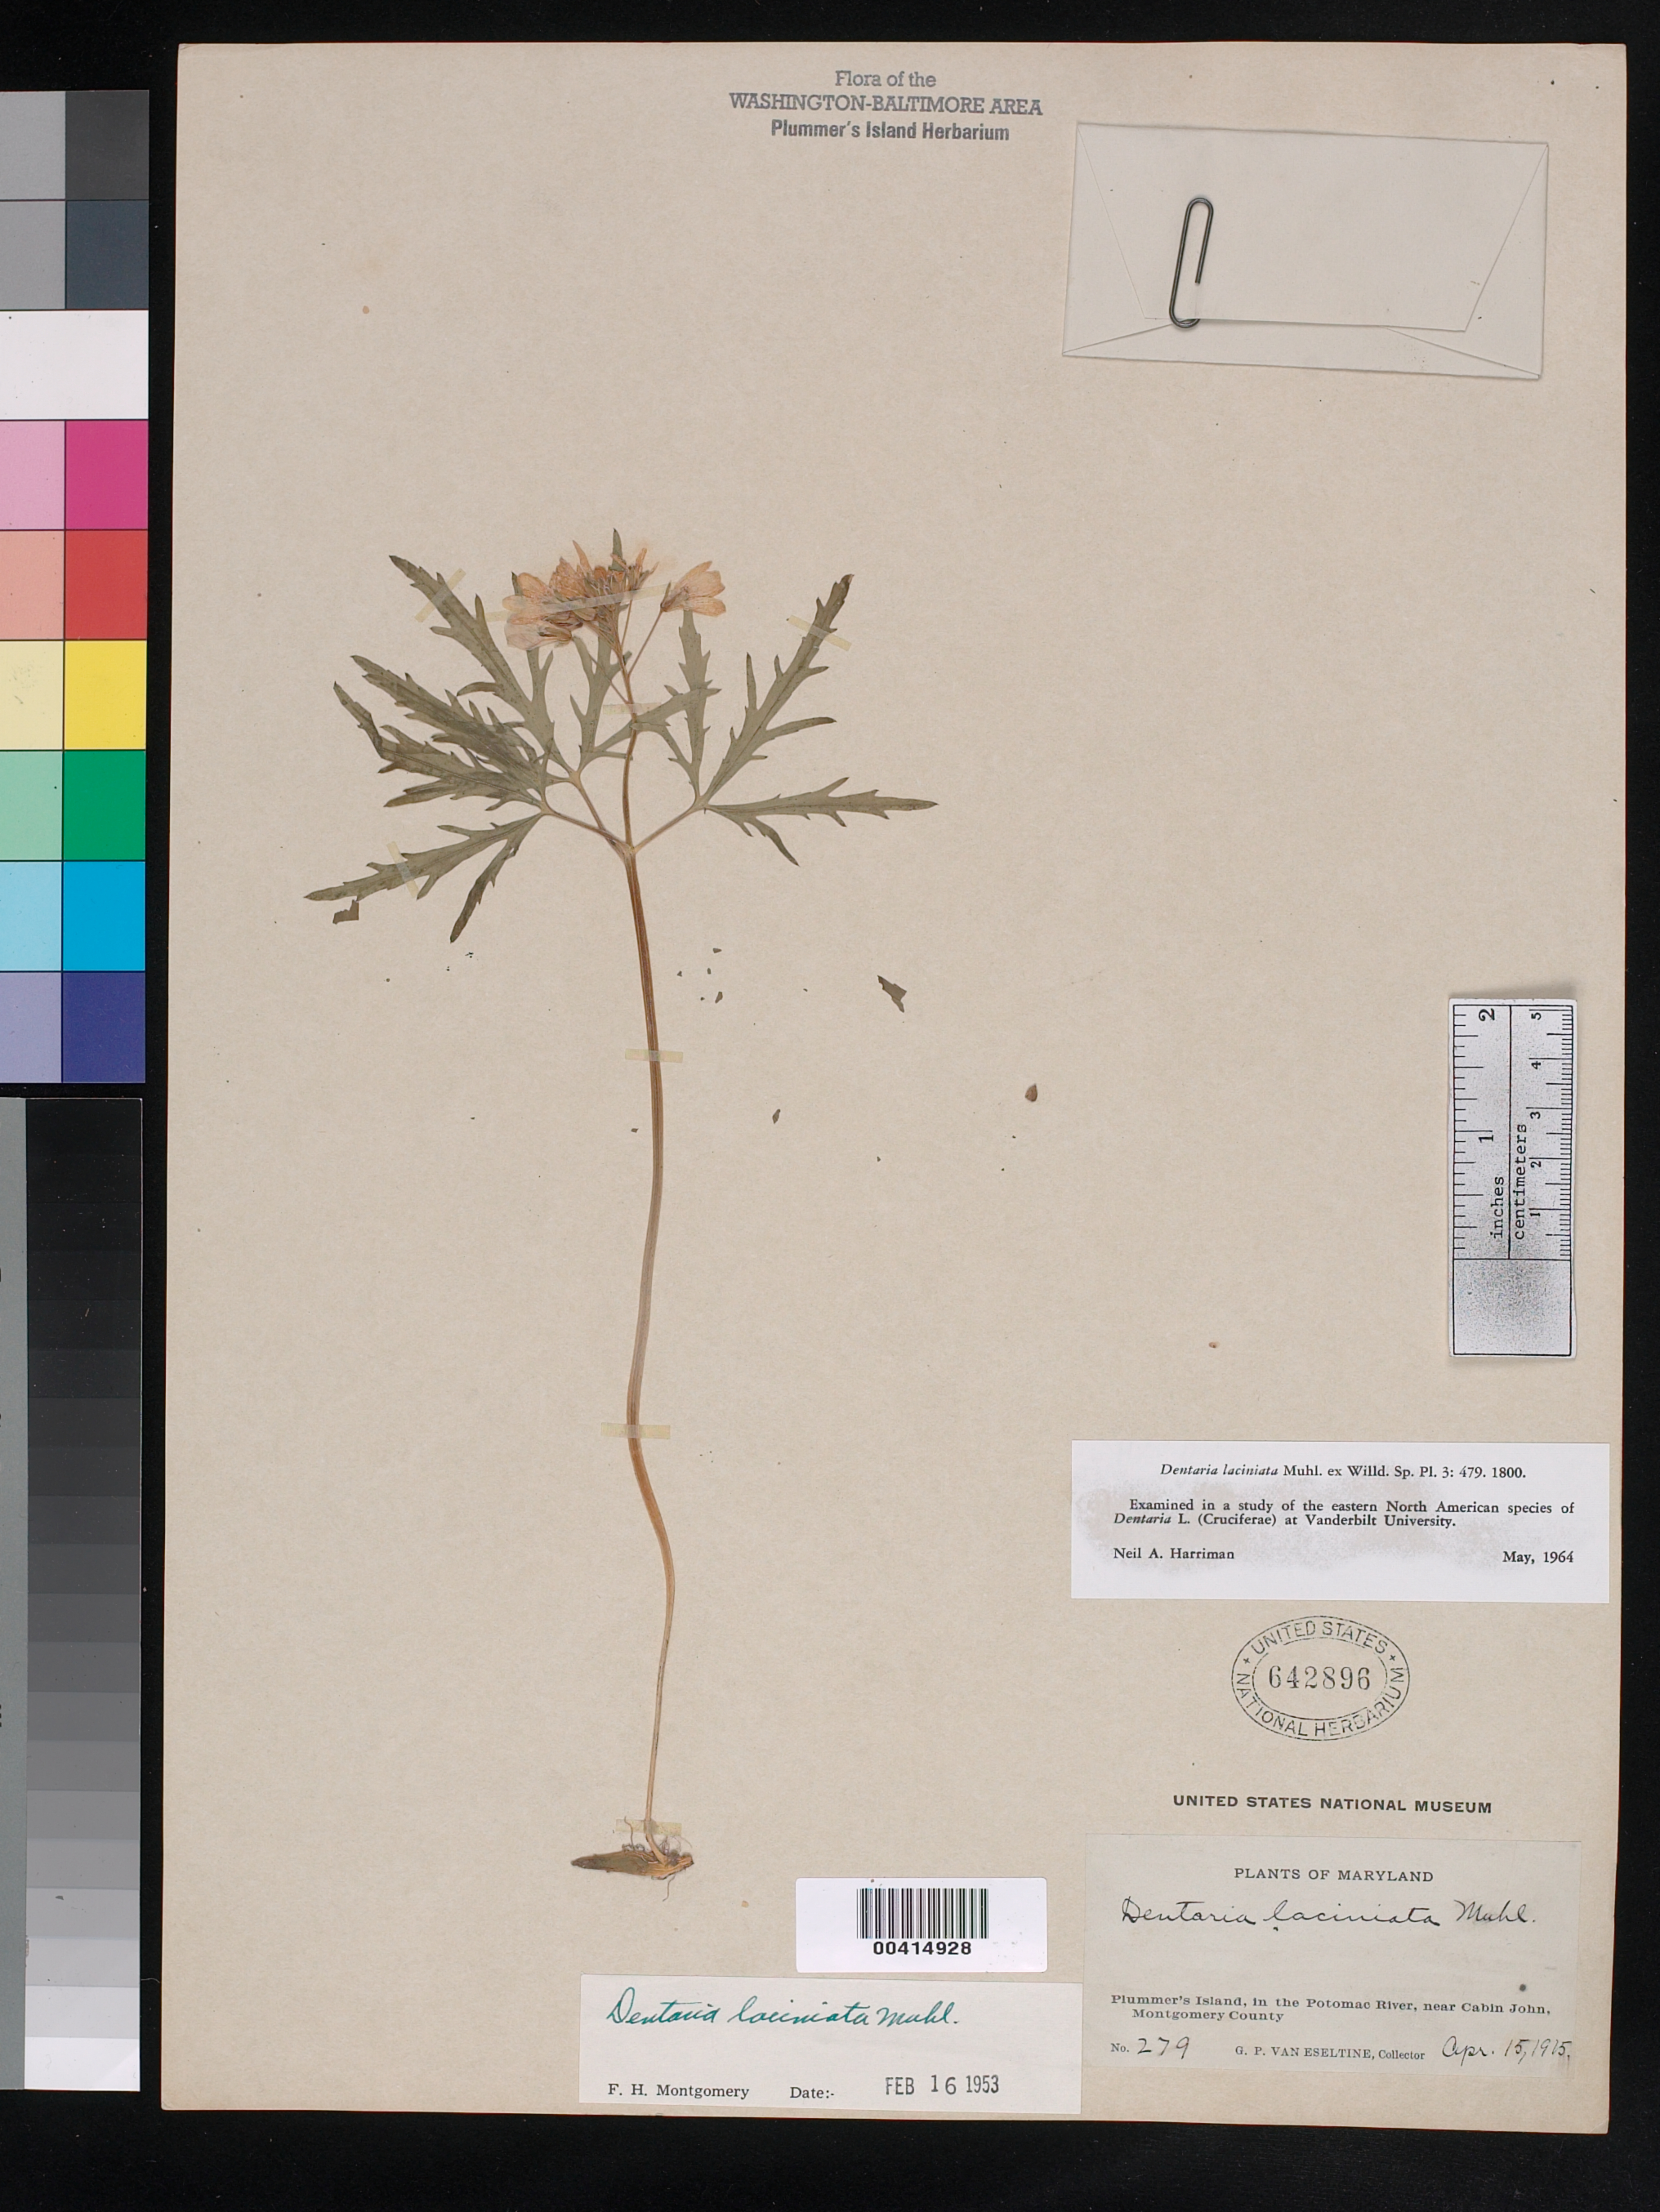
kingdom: Plantae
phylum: Tracheophyta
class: Magnoliopsida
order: Brassicales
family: Brassicaceae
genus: Cardamine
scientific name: Cardamine concatenata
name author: (Michx.) Sw.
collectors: G. P. Van Eseltine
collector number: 279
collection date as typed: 15 Apr 1915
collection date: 1915-04-15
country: United States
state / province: Maryland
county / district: Montgomery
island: Plummers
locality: Plummer's Island, near Cabin John C. & O. Canal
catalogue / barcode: US 642896